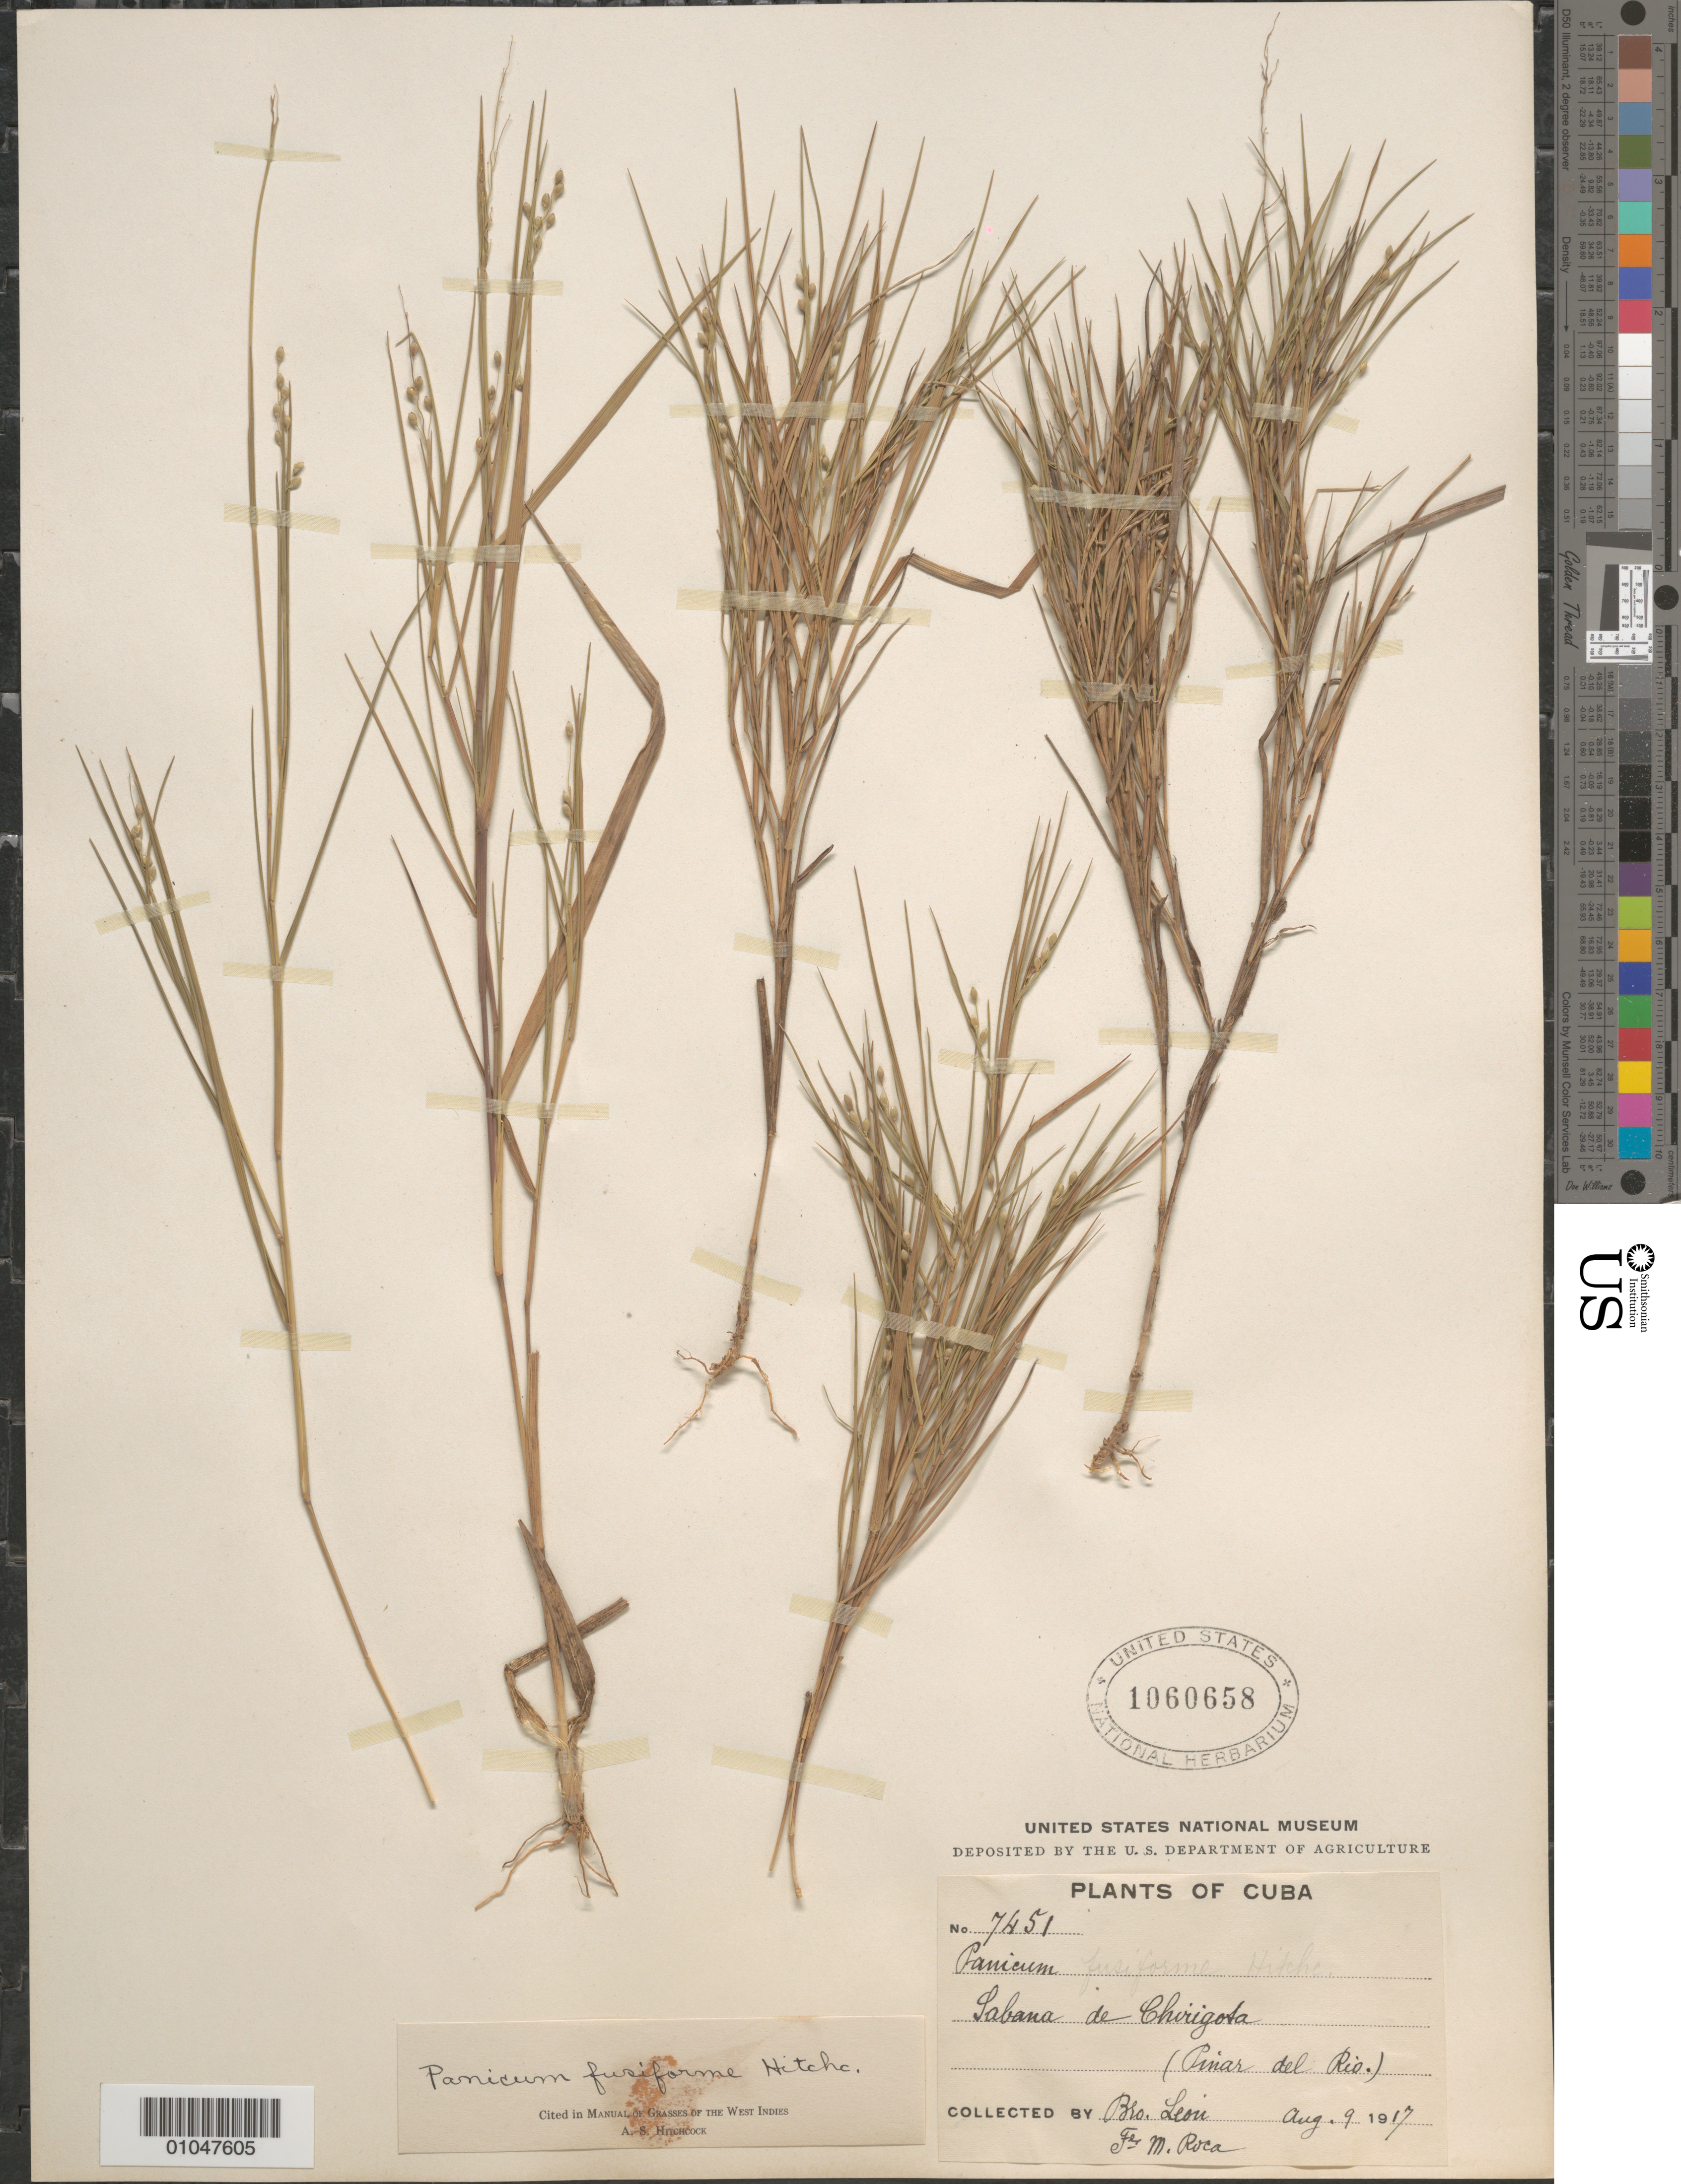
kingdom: Plantae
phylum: Tracheophyta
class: Liliopsida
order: Poales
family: Poaceae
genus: Panicum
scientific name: Panicum fusiforme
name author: Hitchc.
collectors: Bro. León & M. Roca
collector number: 7451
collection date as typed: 09 Aug 1917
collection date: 1917-08-09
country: Cuba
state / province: Pinar del Rio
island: Cuba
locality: Chirigota savanna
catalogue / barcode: US 1060658